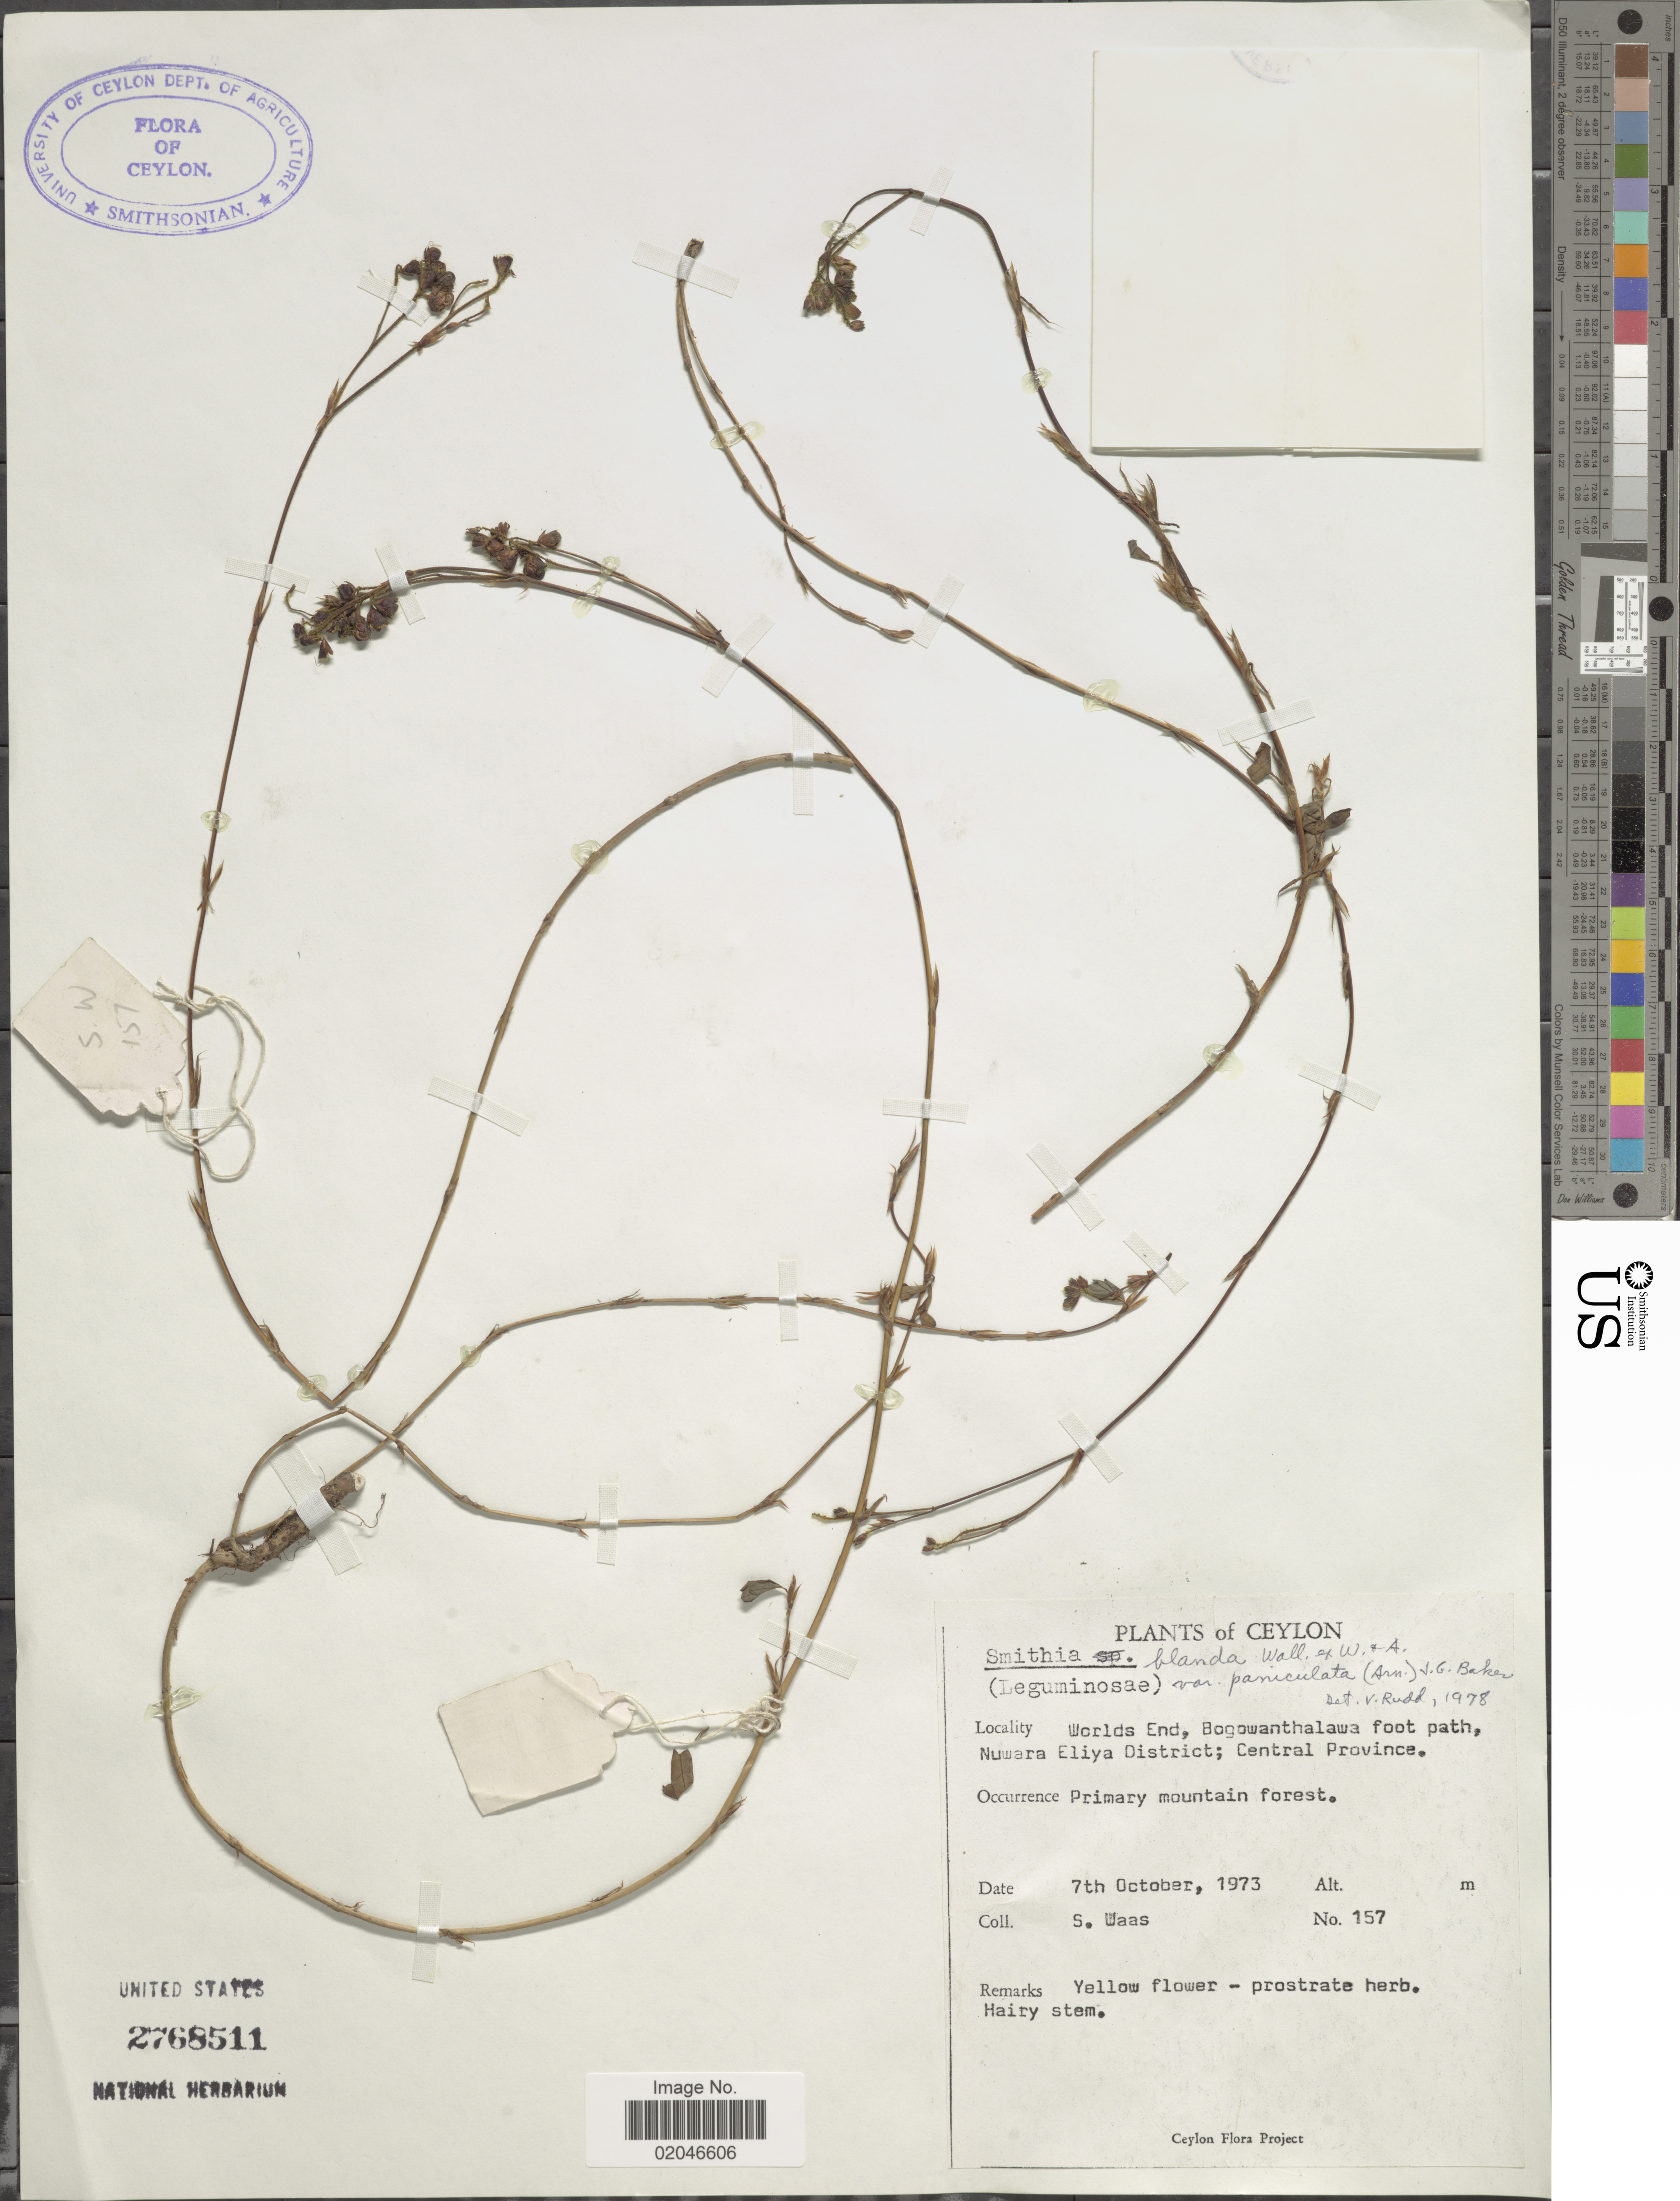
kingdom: Plantae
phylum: Tracheophyta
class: Magnoliopsida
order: Fabales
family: Fabaceae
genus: Smithia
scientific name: Smithia blanda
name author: Wall.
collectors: S. Waas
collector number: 157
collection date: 1973-10-07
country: Sri Lanka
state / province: Central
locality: Ceylon, Worlds End, Bogowanthlawa foot path, Nuwara Eliya District; Primary mountain forest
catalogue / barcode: US 2768511